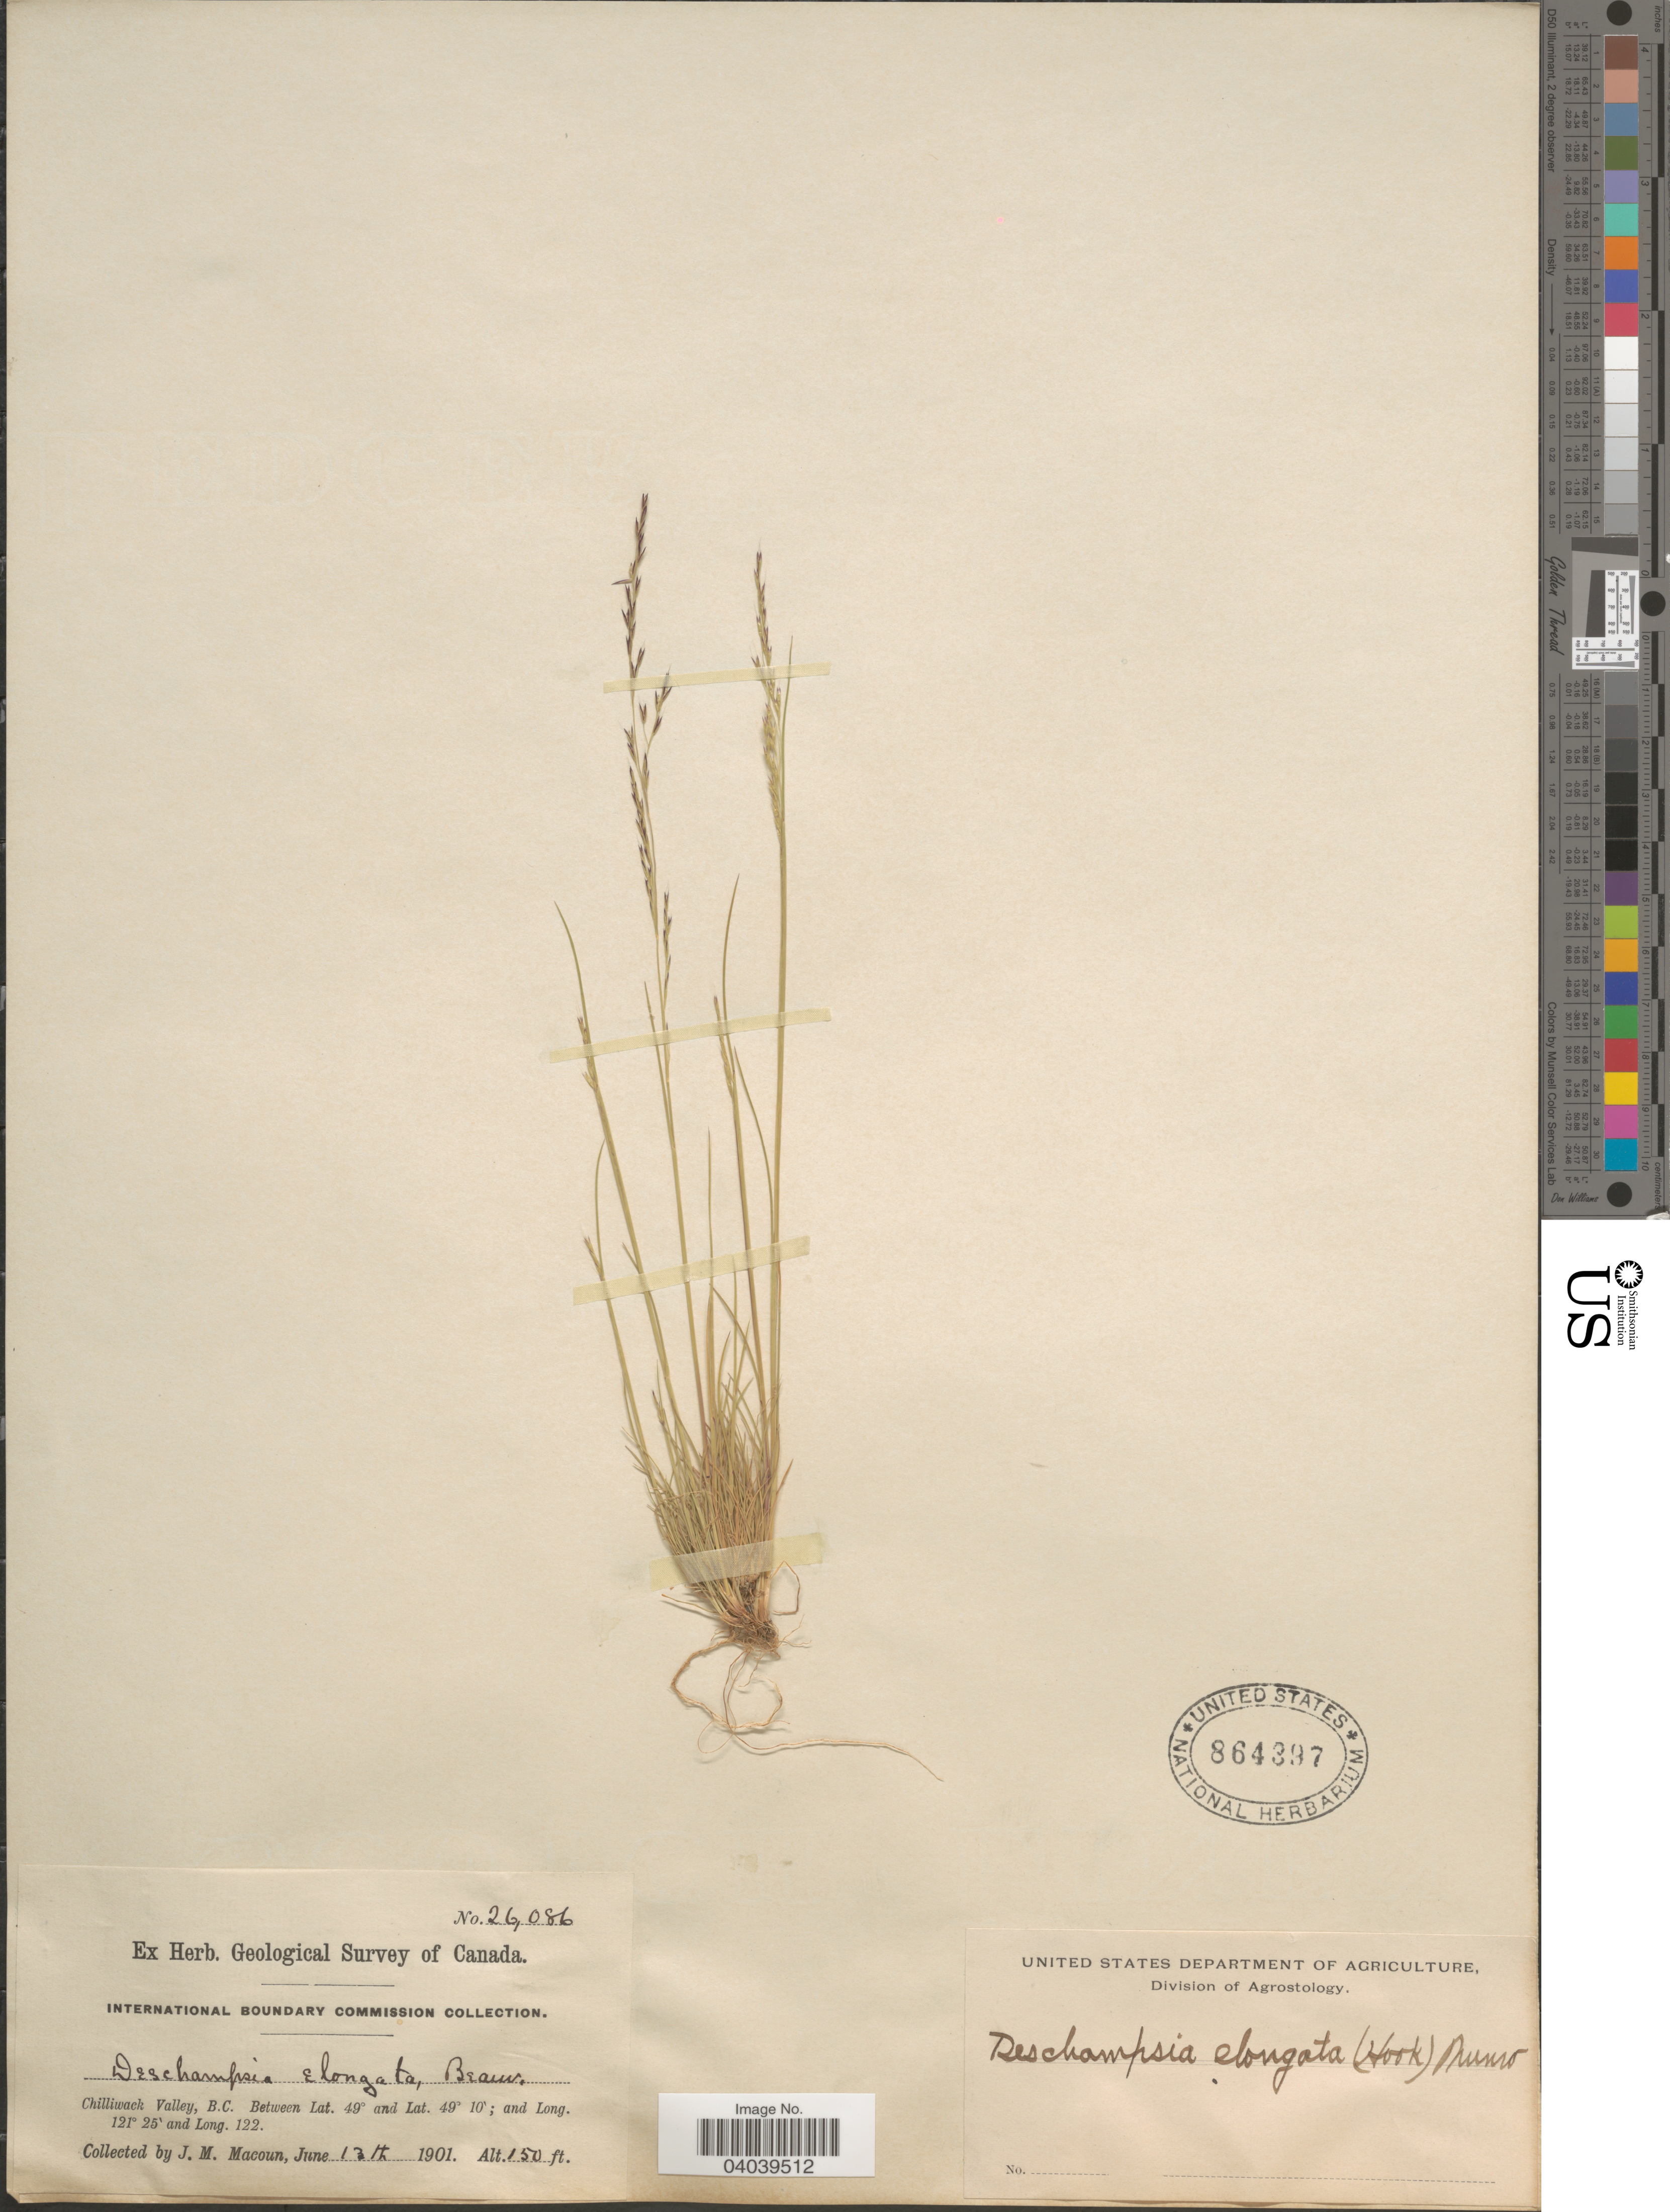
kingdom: Plantae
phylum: Tracheophyta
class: Liliopsida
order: Poales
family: Poaceae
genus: Deschampsia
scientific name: Deschampsia elongata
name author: (Hook.) Munro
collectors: J. M. Macoun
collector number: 26086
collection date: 1901-06-13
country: Canada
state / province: British Columbia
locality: Chilliwack Valley.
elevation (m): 46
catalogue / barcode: US 864397